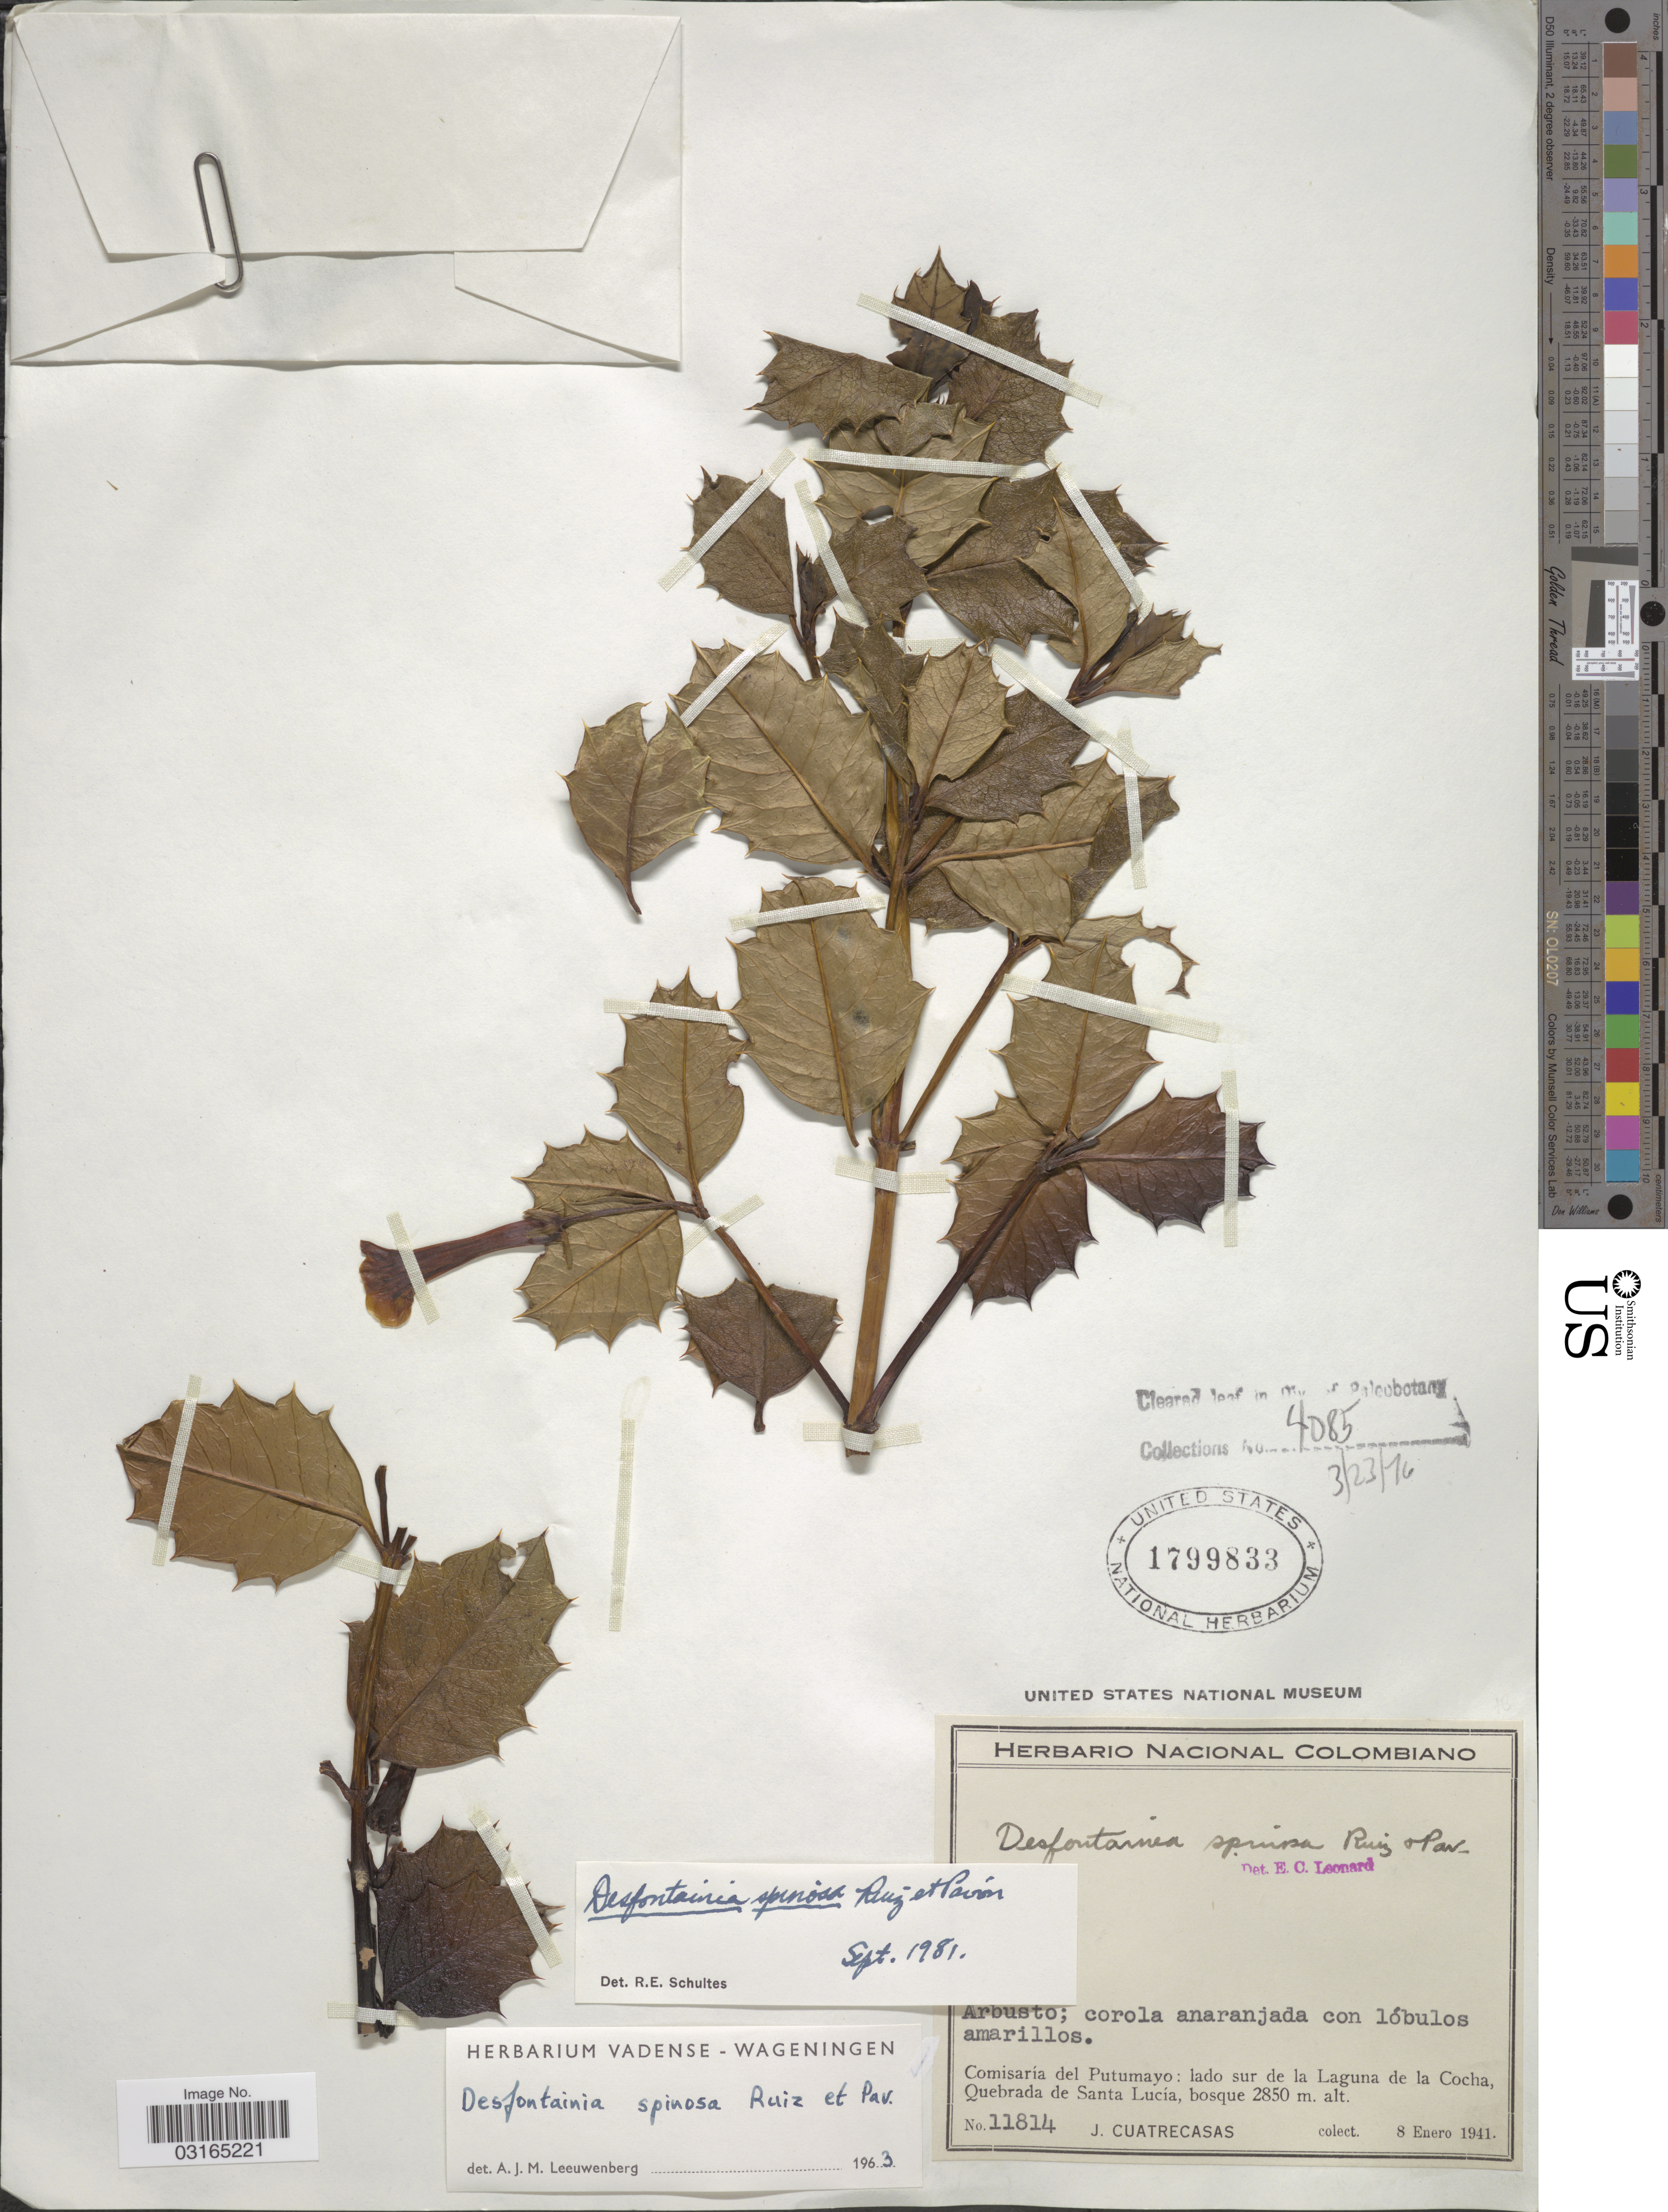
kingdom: Plantae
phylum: Tracheophyta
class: Magnoliopsida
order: Bruniales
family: Columelliaceae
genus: Desfontainia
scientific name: Desfontainia spinosa var. spinosa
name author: Ruiz & Pav.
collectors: J. Cuatrecasas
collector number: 11814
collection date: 1941-01-08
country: Colombia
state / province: Putumayo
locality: Comisaría del Putumayo: lado sur de la Laguna de la Cocha, Quebrada de Santa Lucía.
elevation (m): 2850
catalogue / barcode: US 1799833